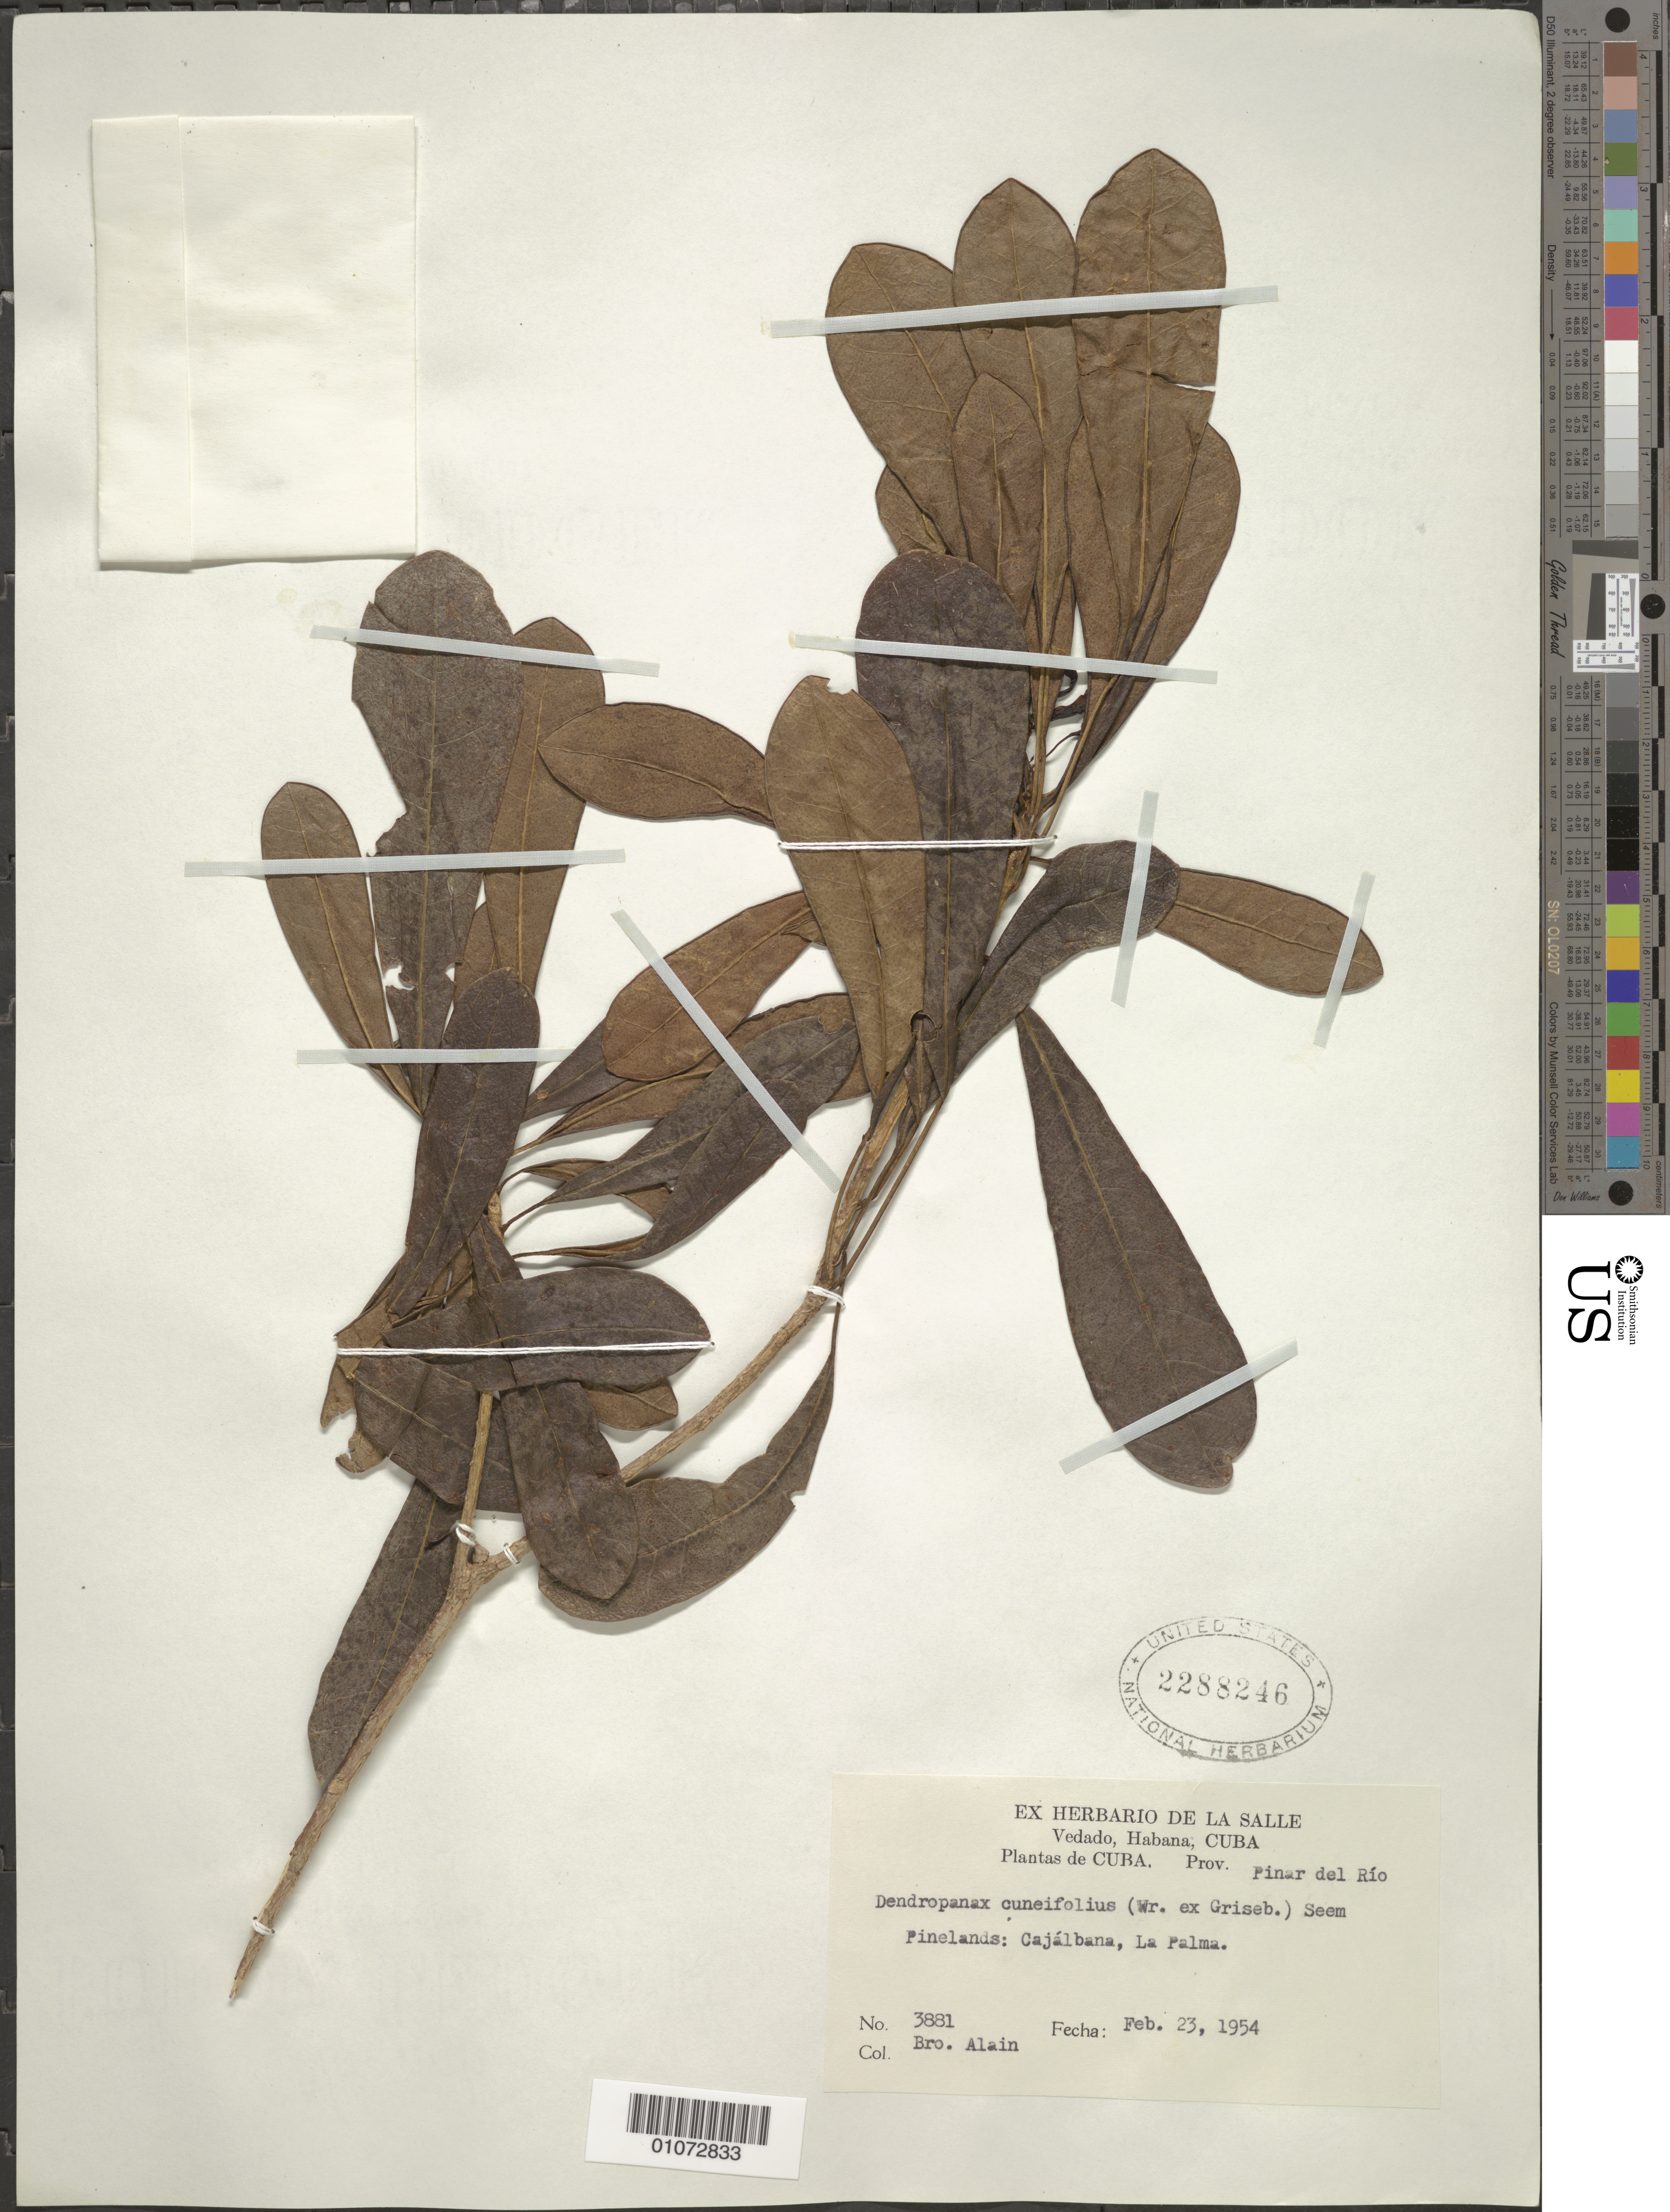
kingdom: Plantae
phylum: Tracheophyta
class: Magnoliopsida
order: Apiales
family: Araliaceae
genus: Dendropanax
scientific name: Dendropanax cuneifolius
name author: (C. Wright ex Griseb.) Seem.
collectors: A. H. Liogier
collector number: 3881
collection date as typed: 23 Feb 1954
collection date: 1954-02-23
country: Cuba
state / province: Pinar del Rio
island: Cuba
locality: Pinelands: Cajalbana, La Palma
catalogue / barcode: US 2288246